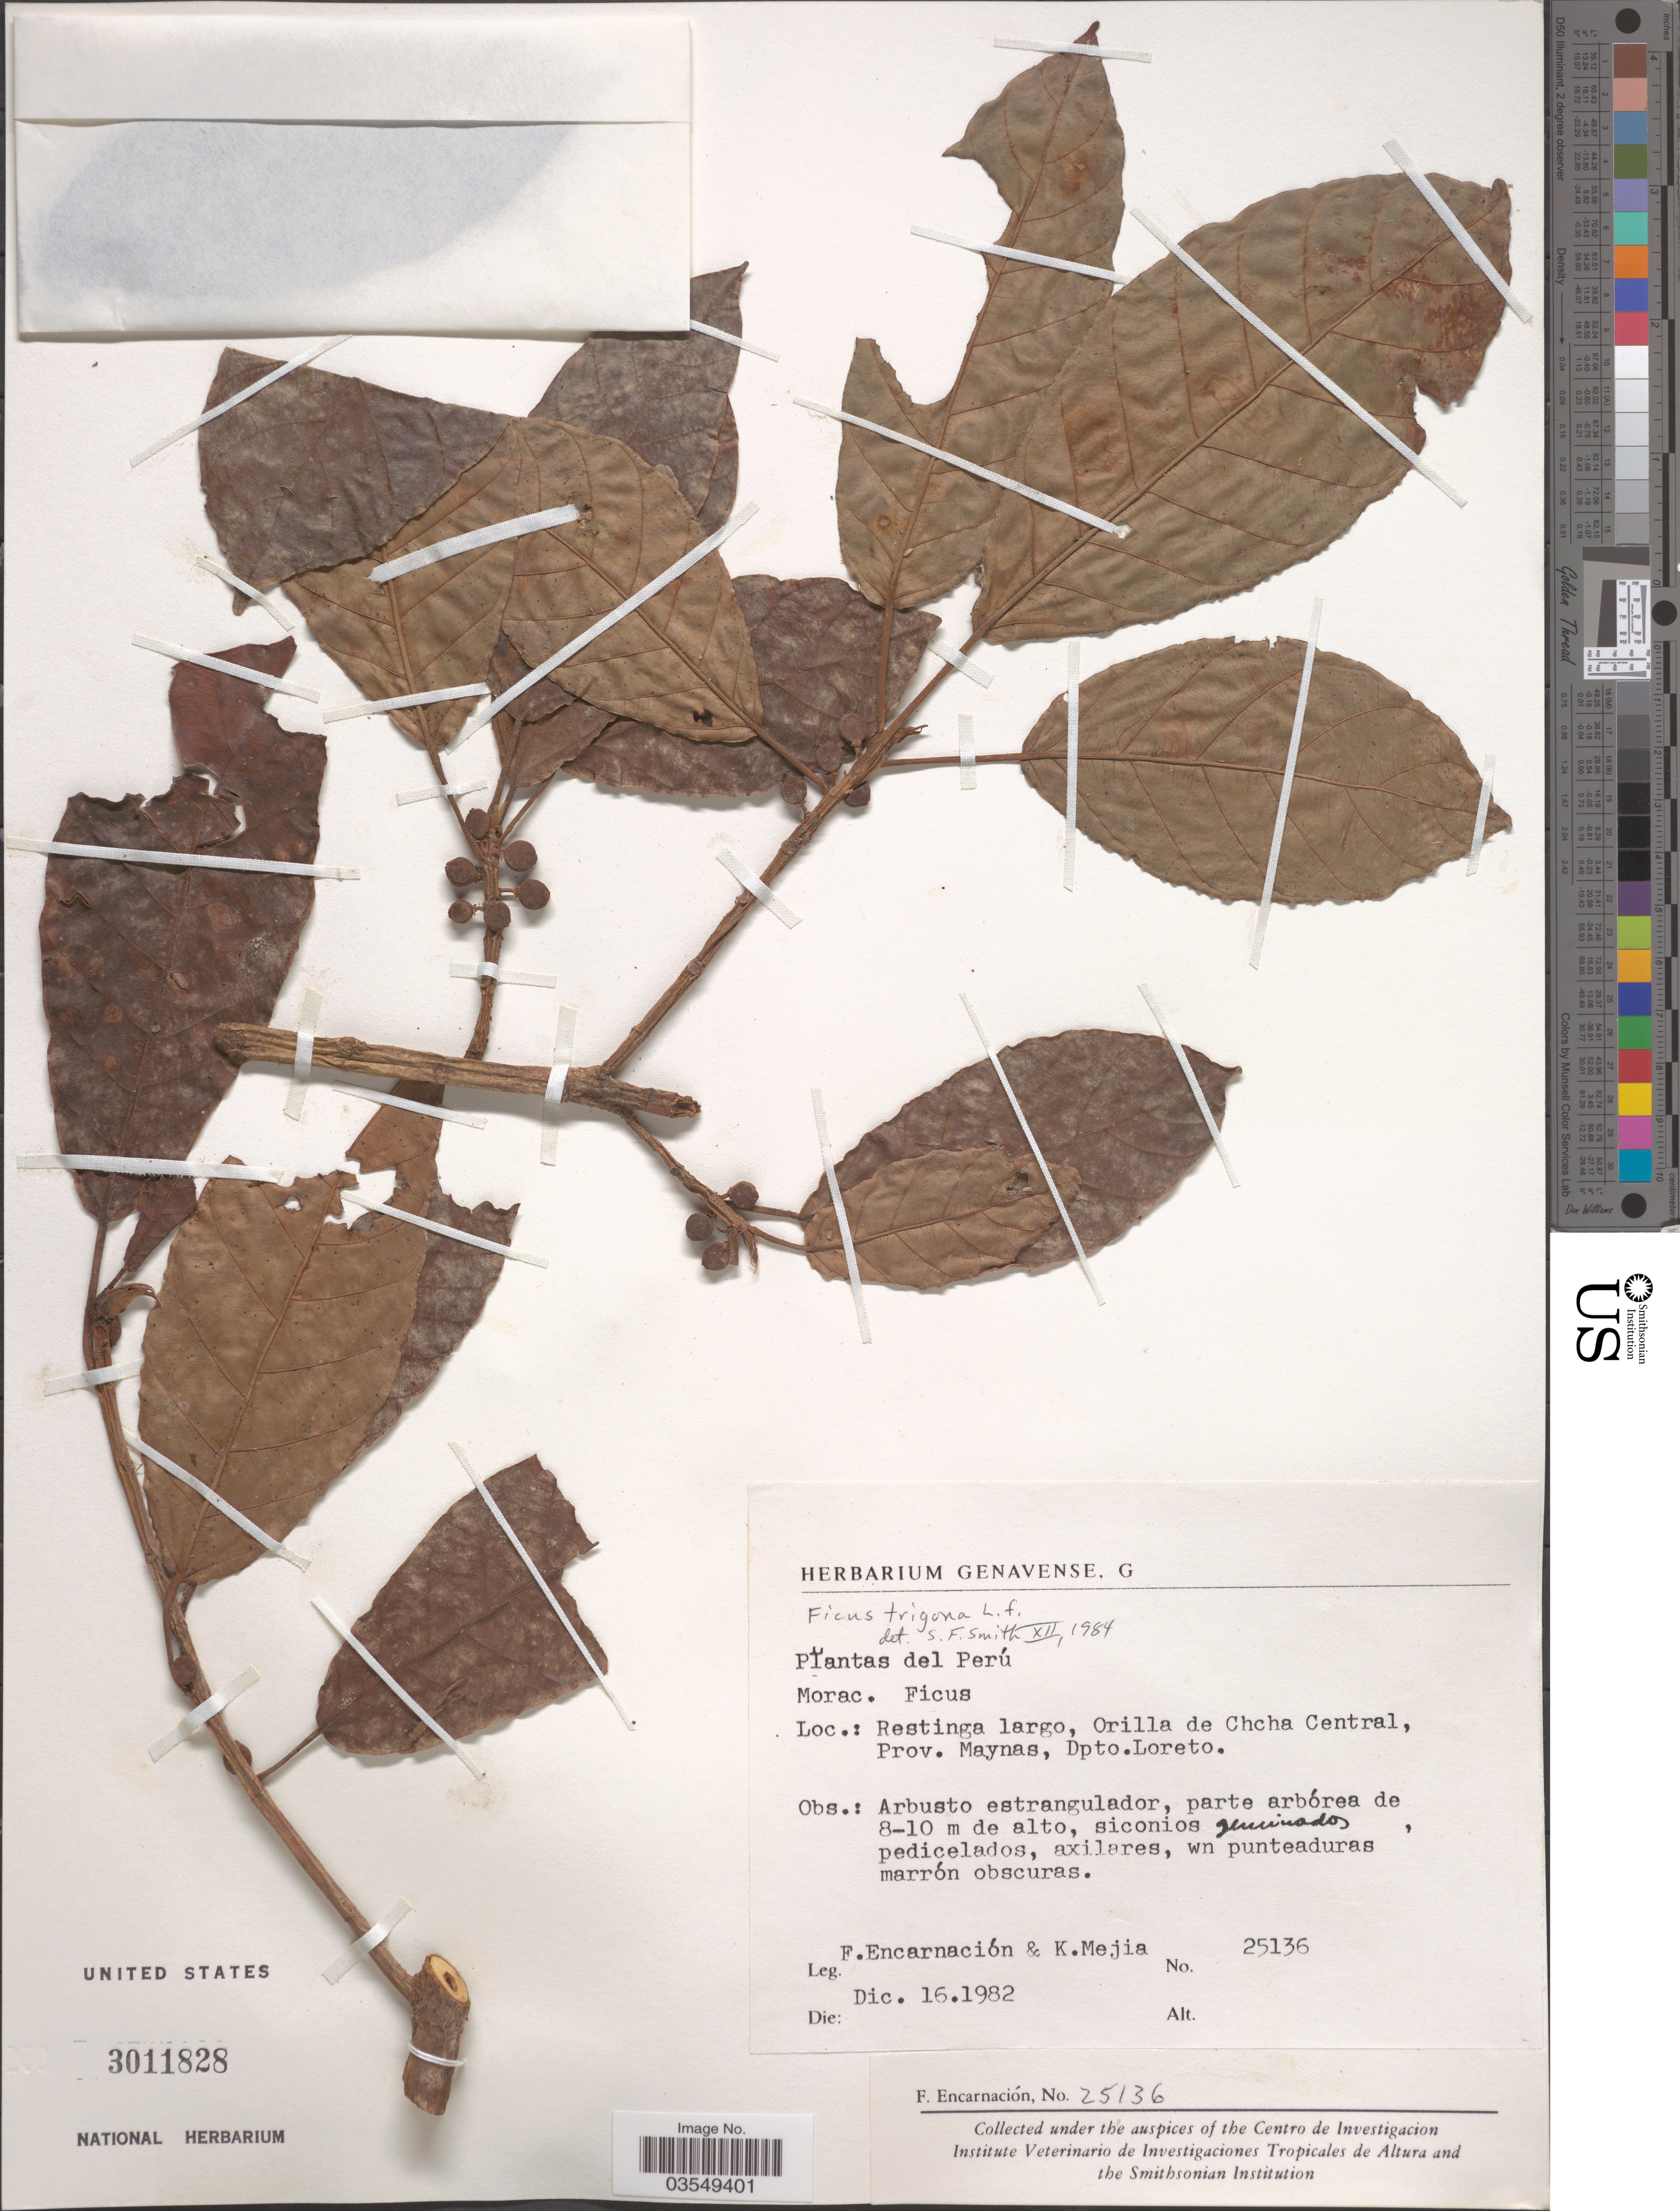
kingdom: Plantae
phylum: Tracheophyta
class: Magnoliopsida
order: Rosales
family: Moraceae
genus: Ficus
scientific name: Ficus trigona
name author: L. f.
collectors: F. Encarnación & K. Mejia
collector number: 25136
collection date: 1982-12-16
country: Peru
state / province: Loreto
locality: Restinga largo, Orilla de Chcha Central, Prov. Maynas, Dpto. Loreto.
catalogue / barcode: US 3011828